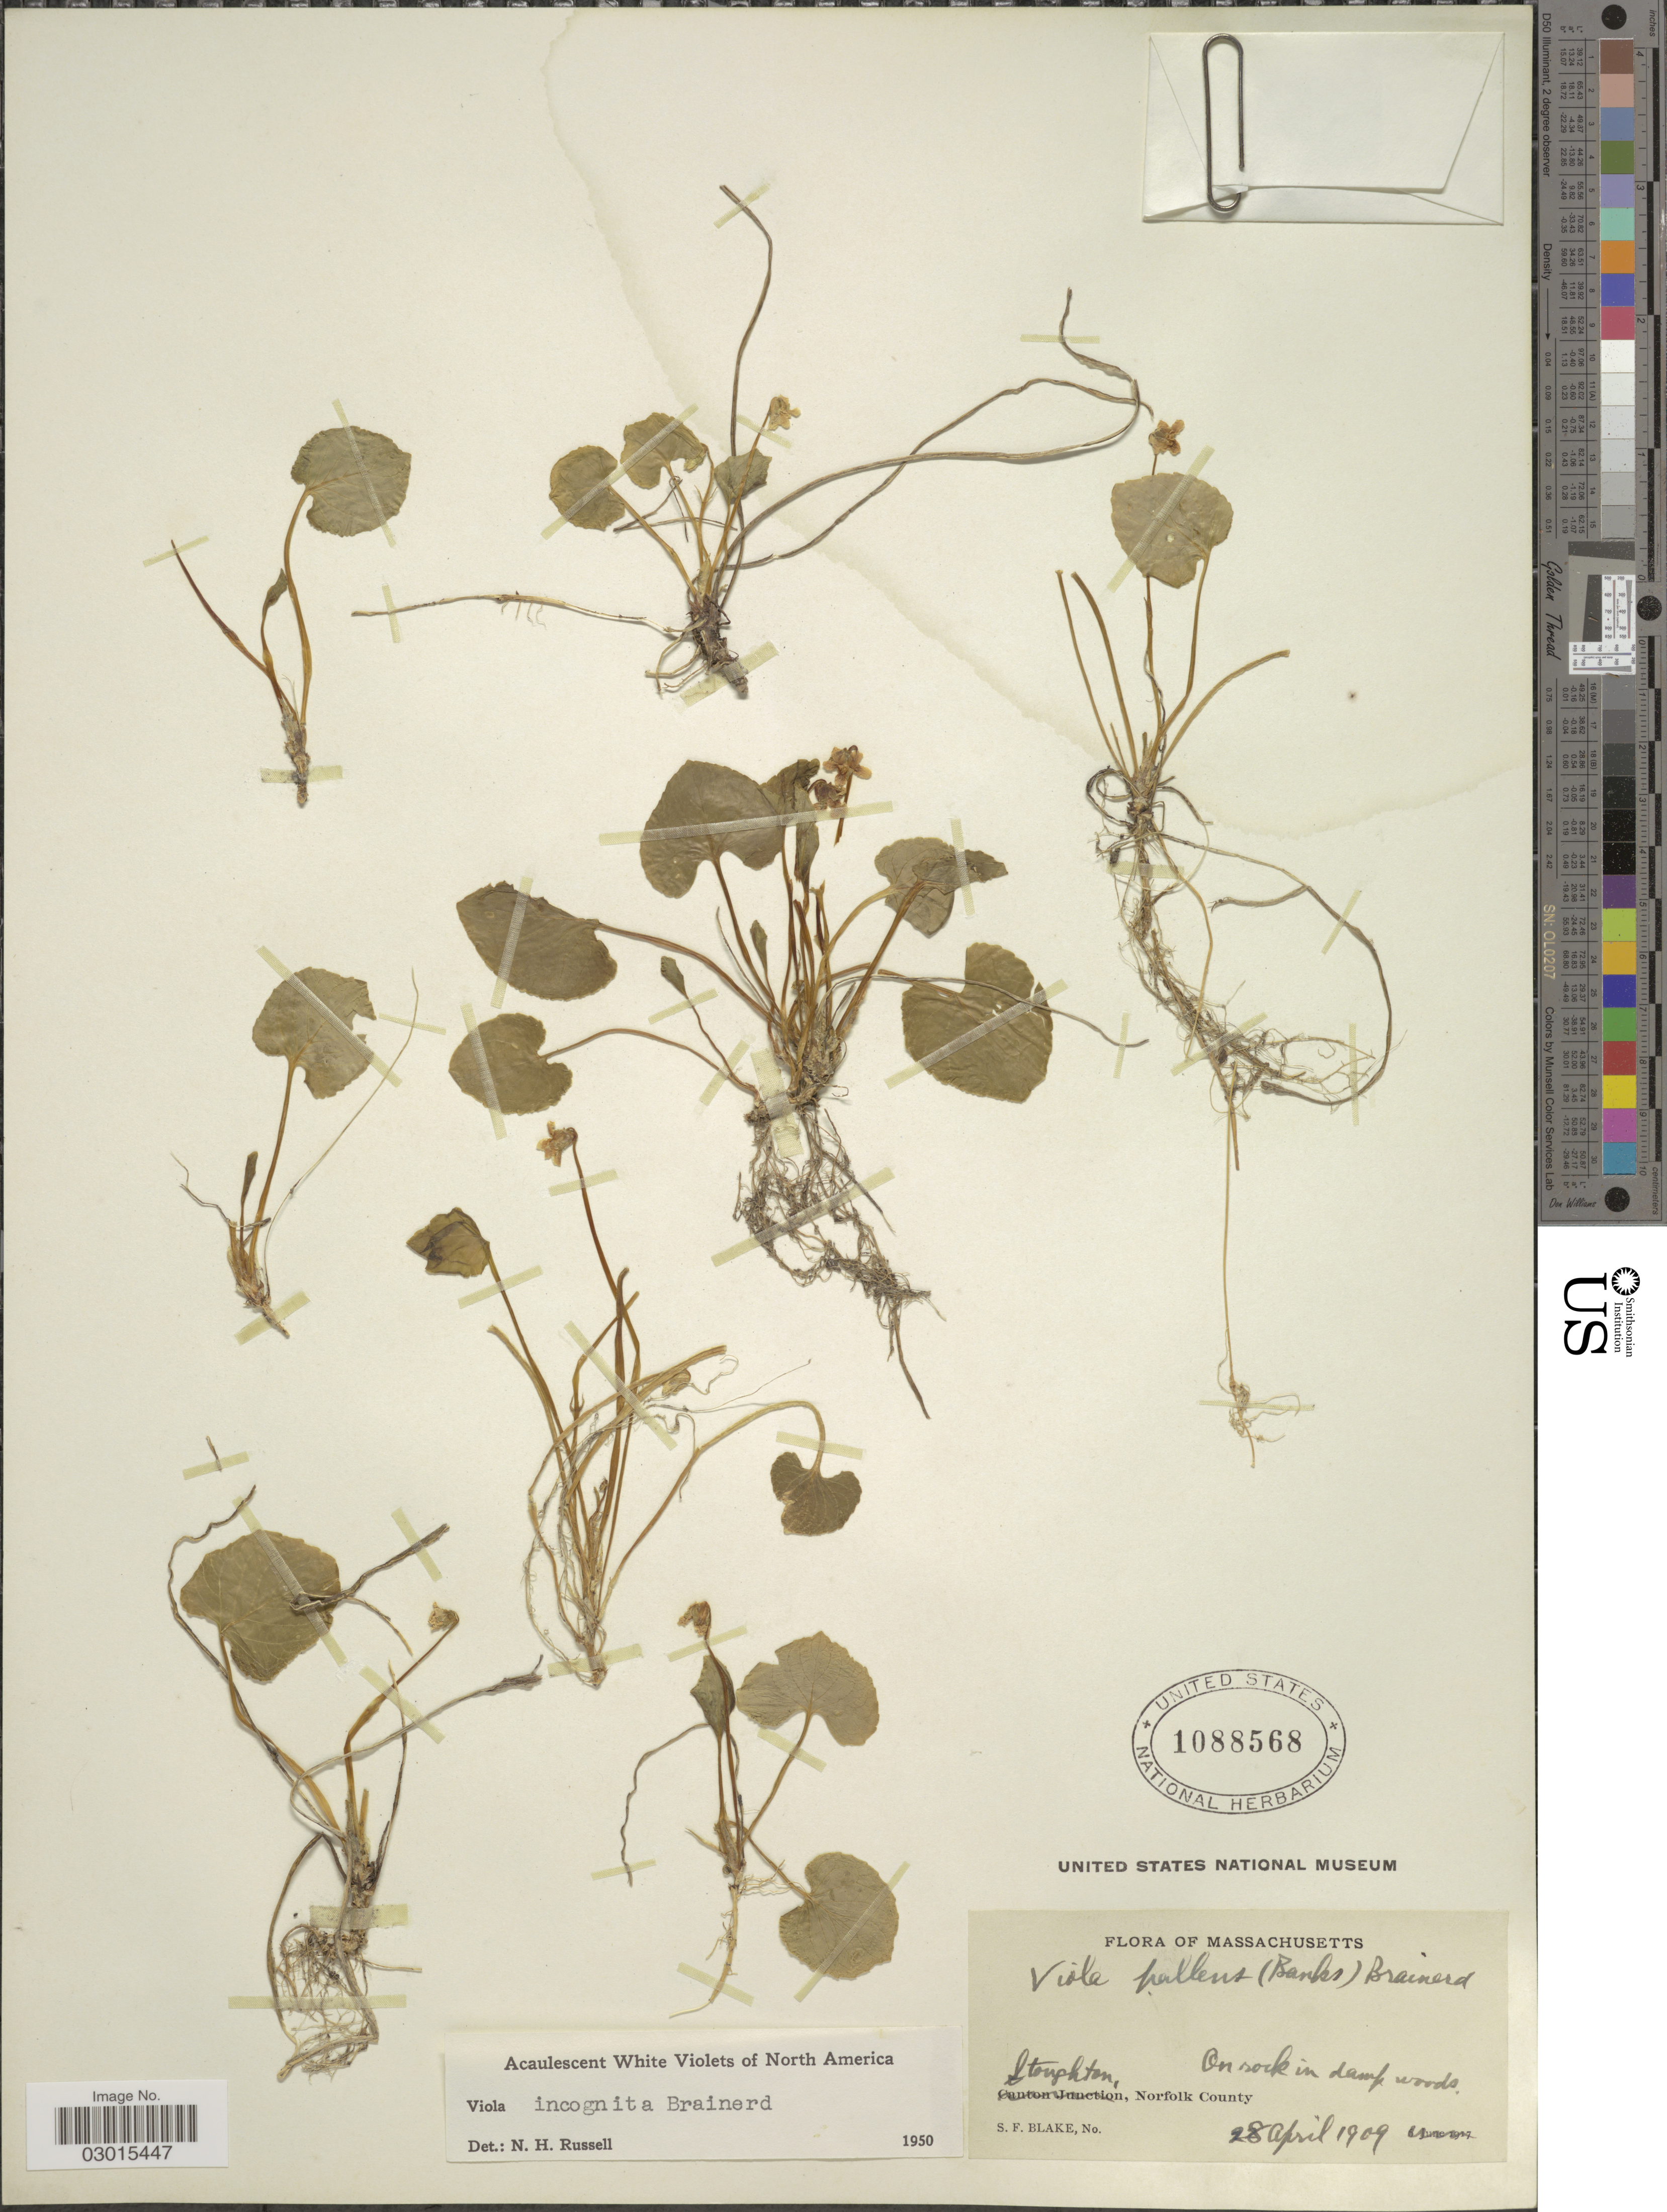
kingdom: Plantae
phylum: Tracheophyta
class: Magnoliopsida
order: Malpighiales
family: Violaceae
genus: Viola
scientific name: Viola incognita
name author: Brainerd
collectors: S. Blake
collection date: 1909-04-28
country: United States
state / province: Massachusetts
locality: Stoughton, Norfolk County.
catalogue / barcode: US 1088568